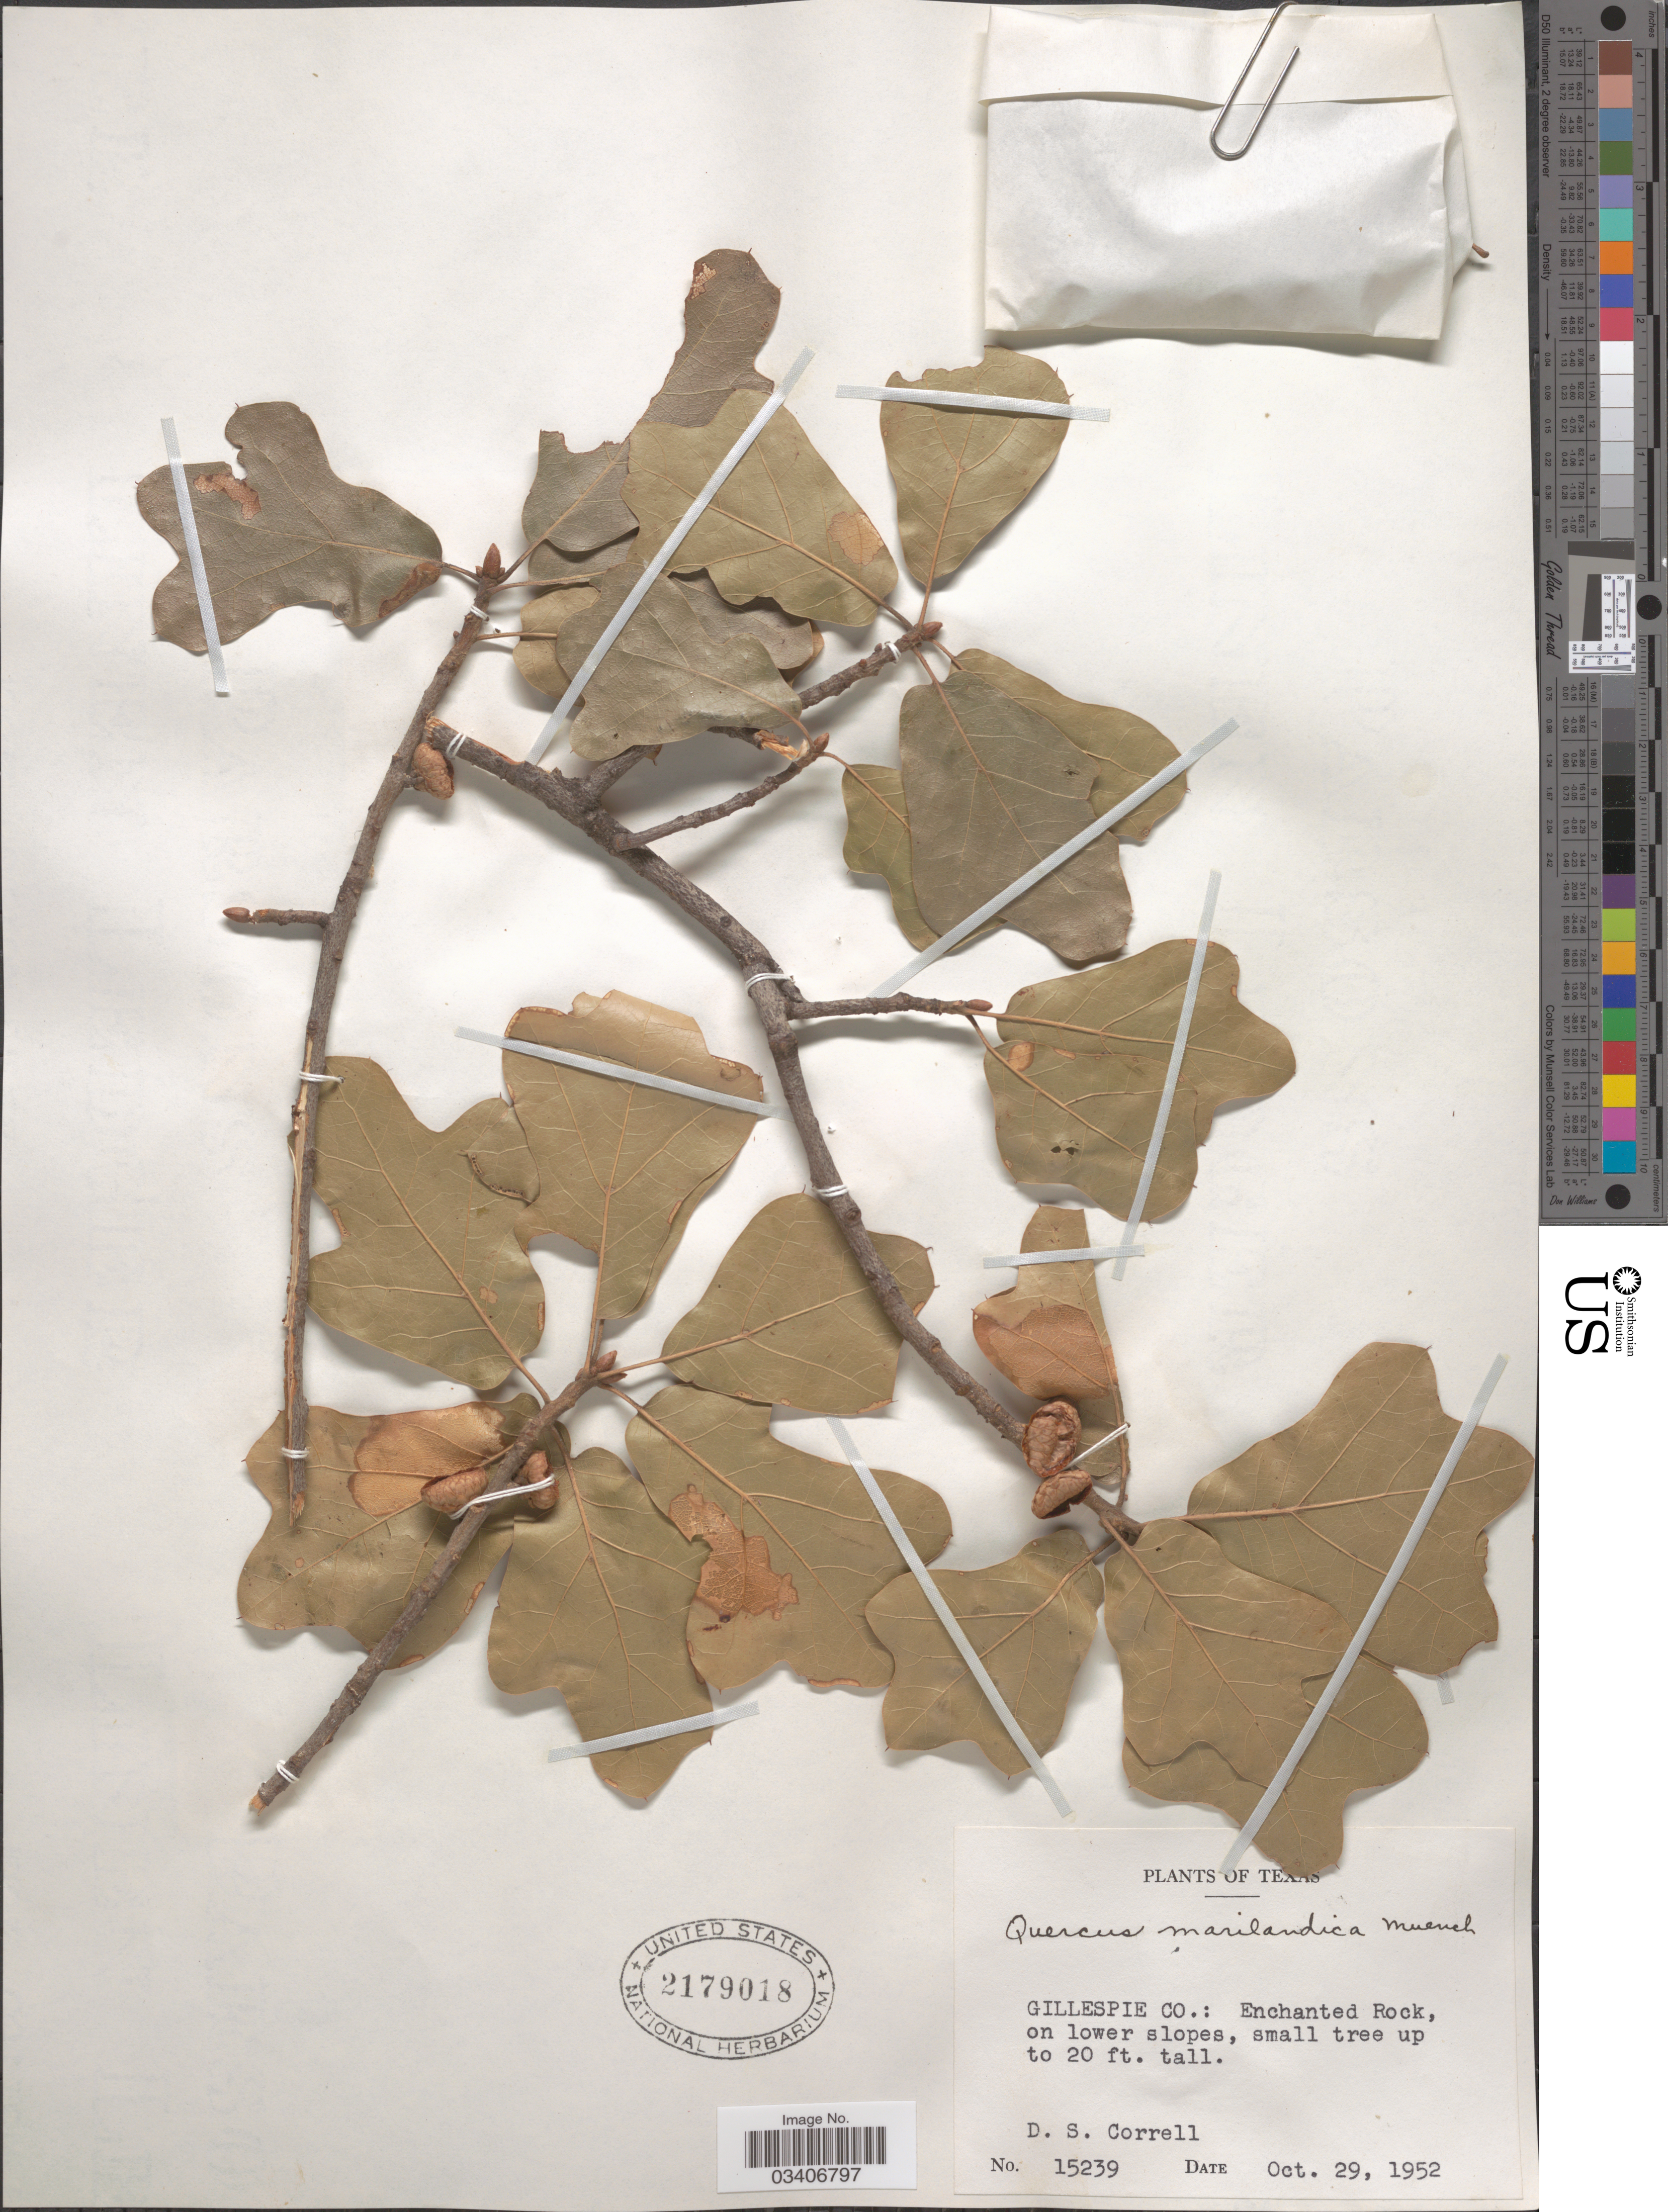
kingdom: Plantae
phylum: Tracheophyta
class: Magnoliopsida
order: Fagales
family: Fagaceae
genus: Quercus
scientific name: Quercus marilandica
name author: (L.) Münchh.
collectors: D. S. Correll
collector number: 15239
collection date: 1952-10-29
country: United States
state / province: Texas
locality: Gillespie Co.: Enchanted Rock, on lower slopes.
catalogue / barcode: US 2179018